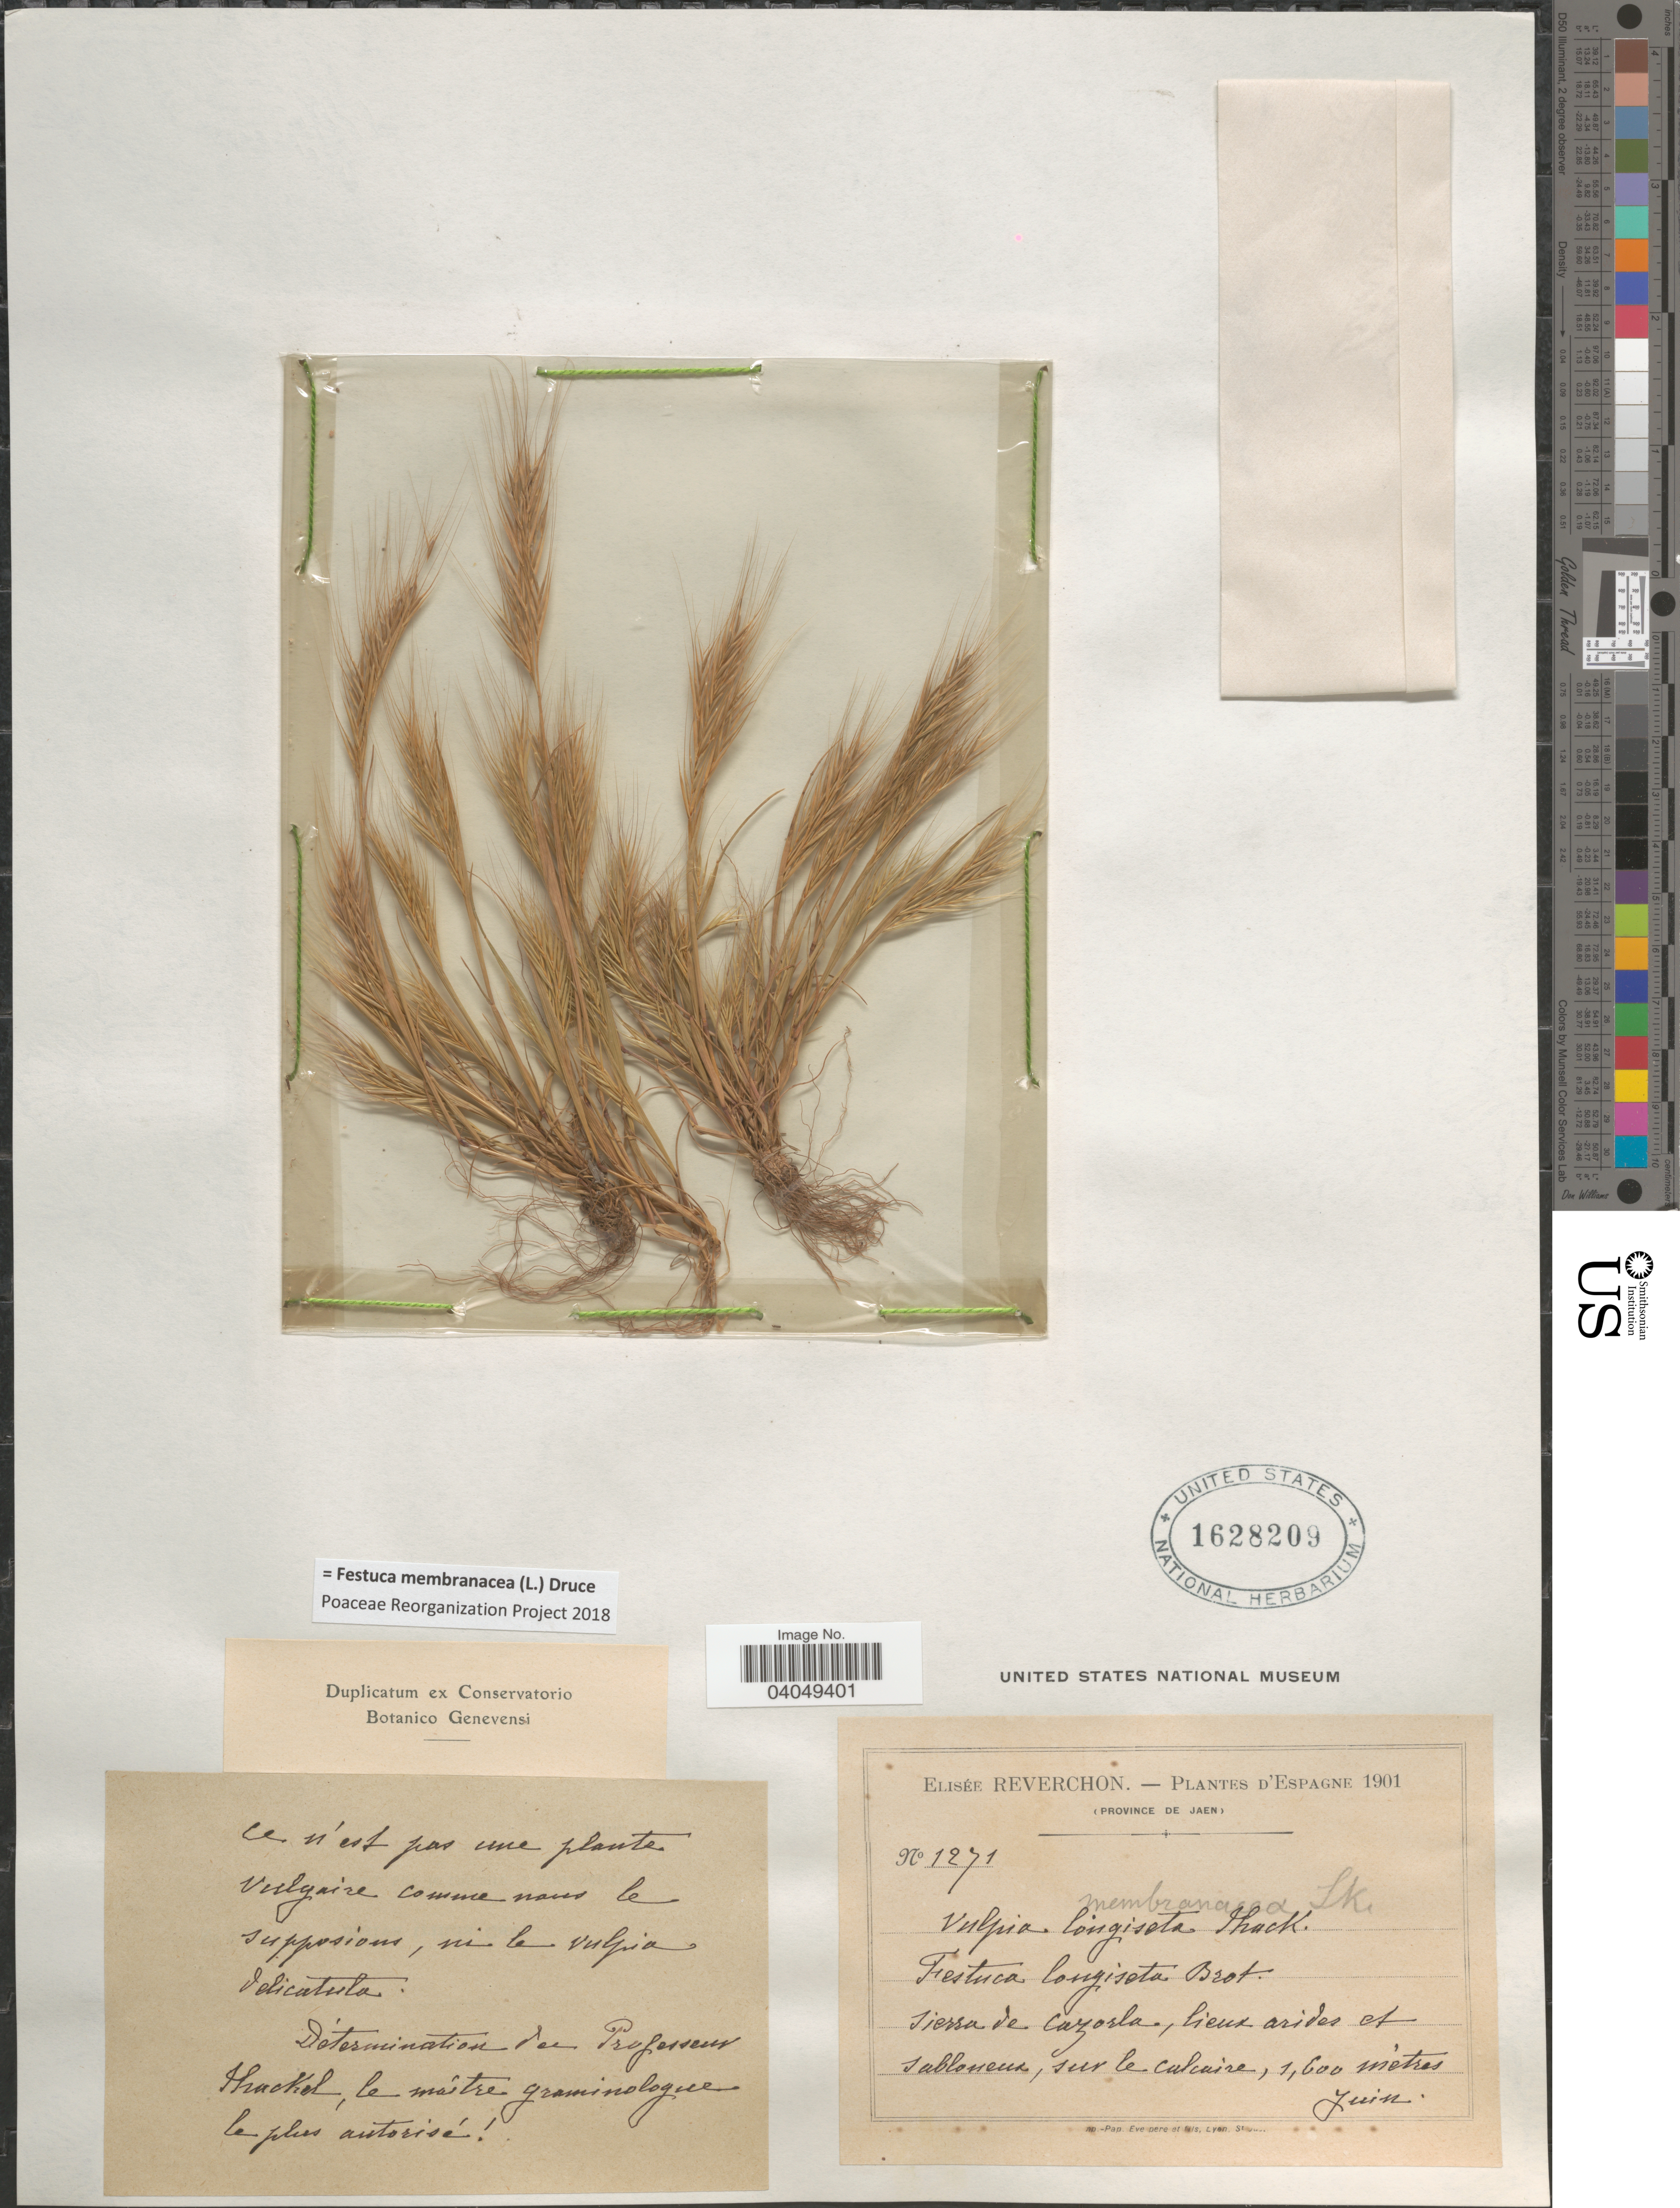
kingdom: Plantae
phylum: Tracheophyta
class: Liliopsida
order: Poales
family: Poaceae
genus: Festuca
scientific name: Festuca membranacea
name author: Kit.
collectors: E. Reverchon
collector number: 1271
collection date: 1901-06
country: Spain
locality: D'Espagne. Province de Jaen. Sierra de Cazorla, lieux arides et sabloneux, sur le calcaire.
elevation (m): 1600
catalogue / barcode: US 1628209